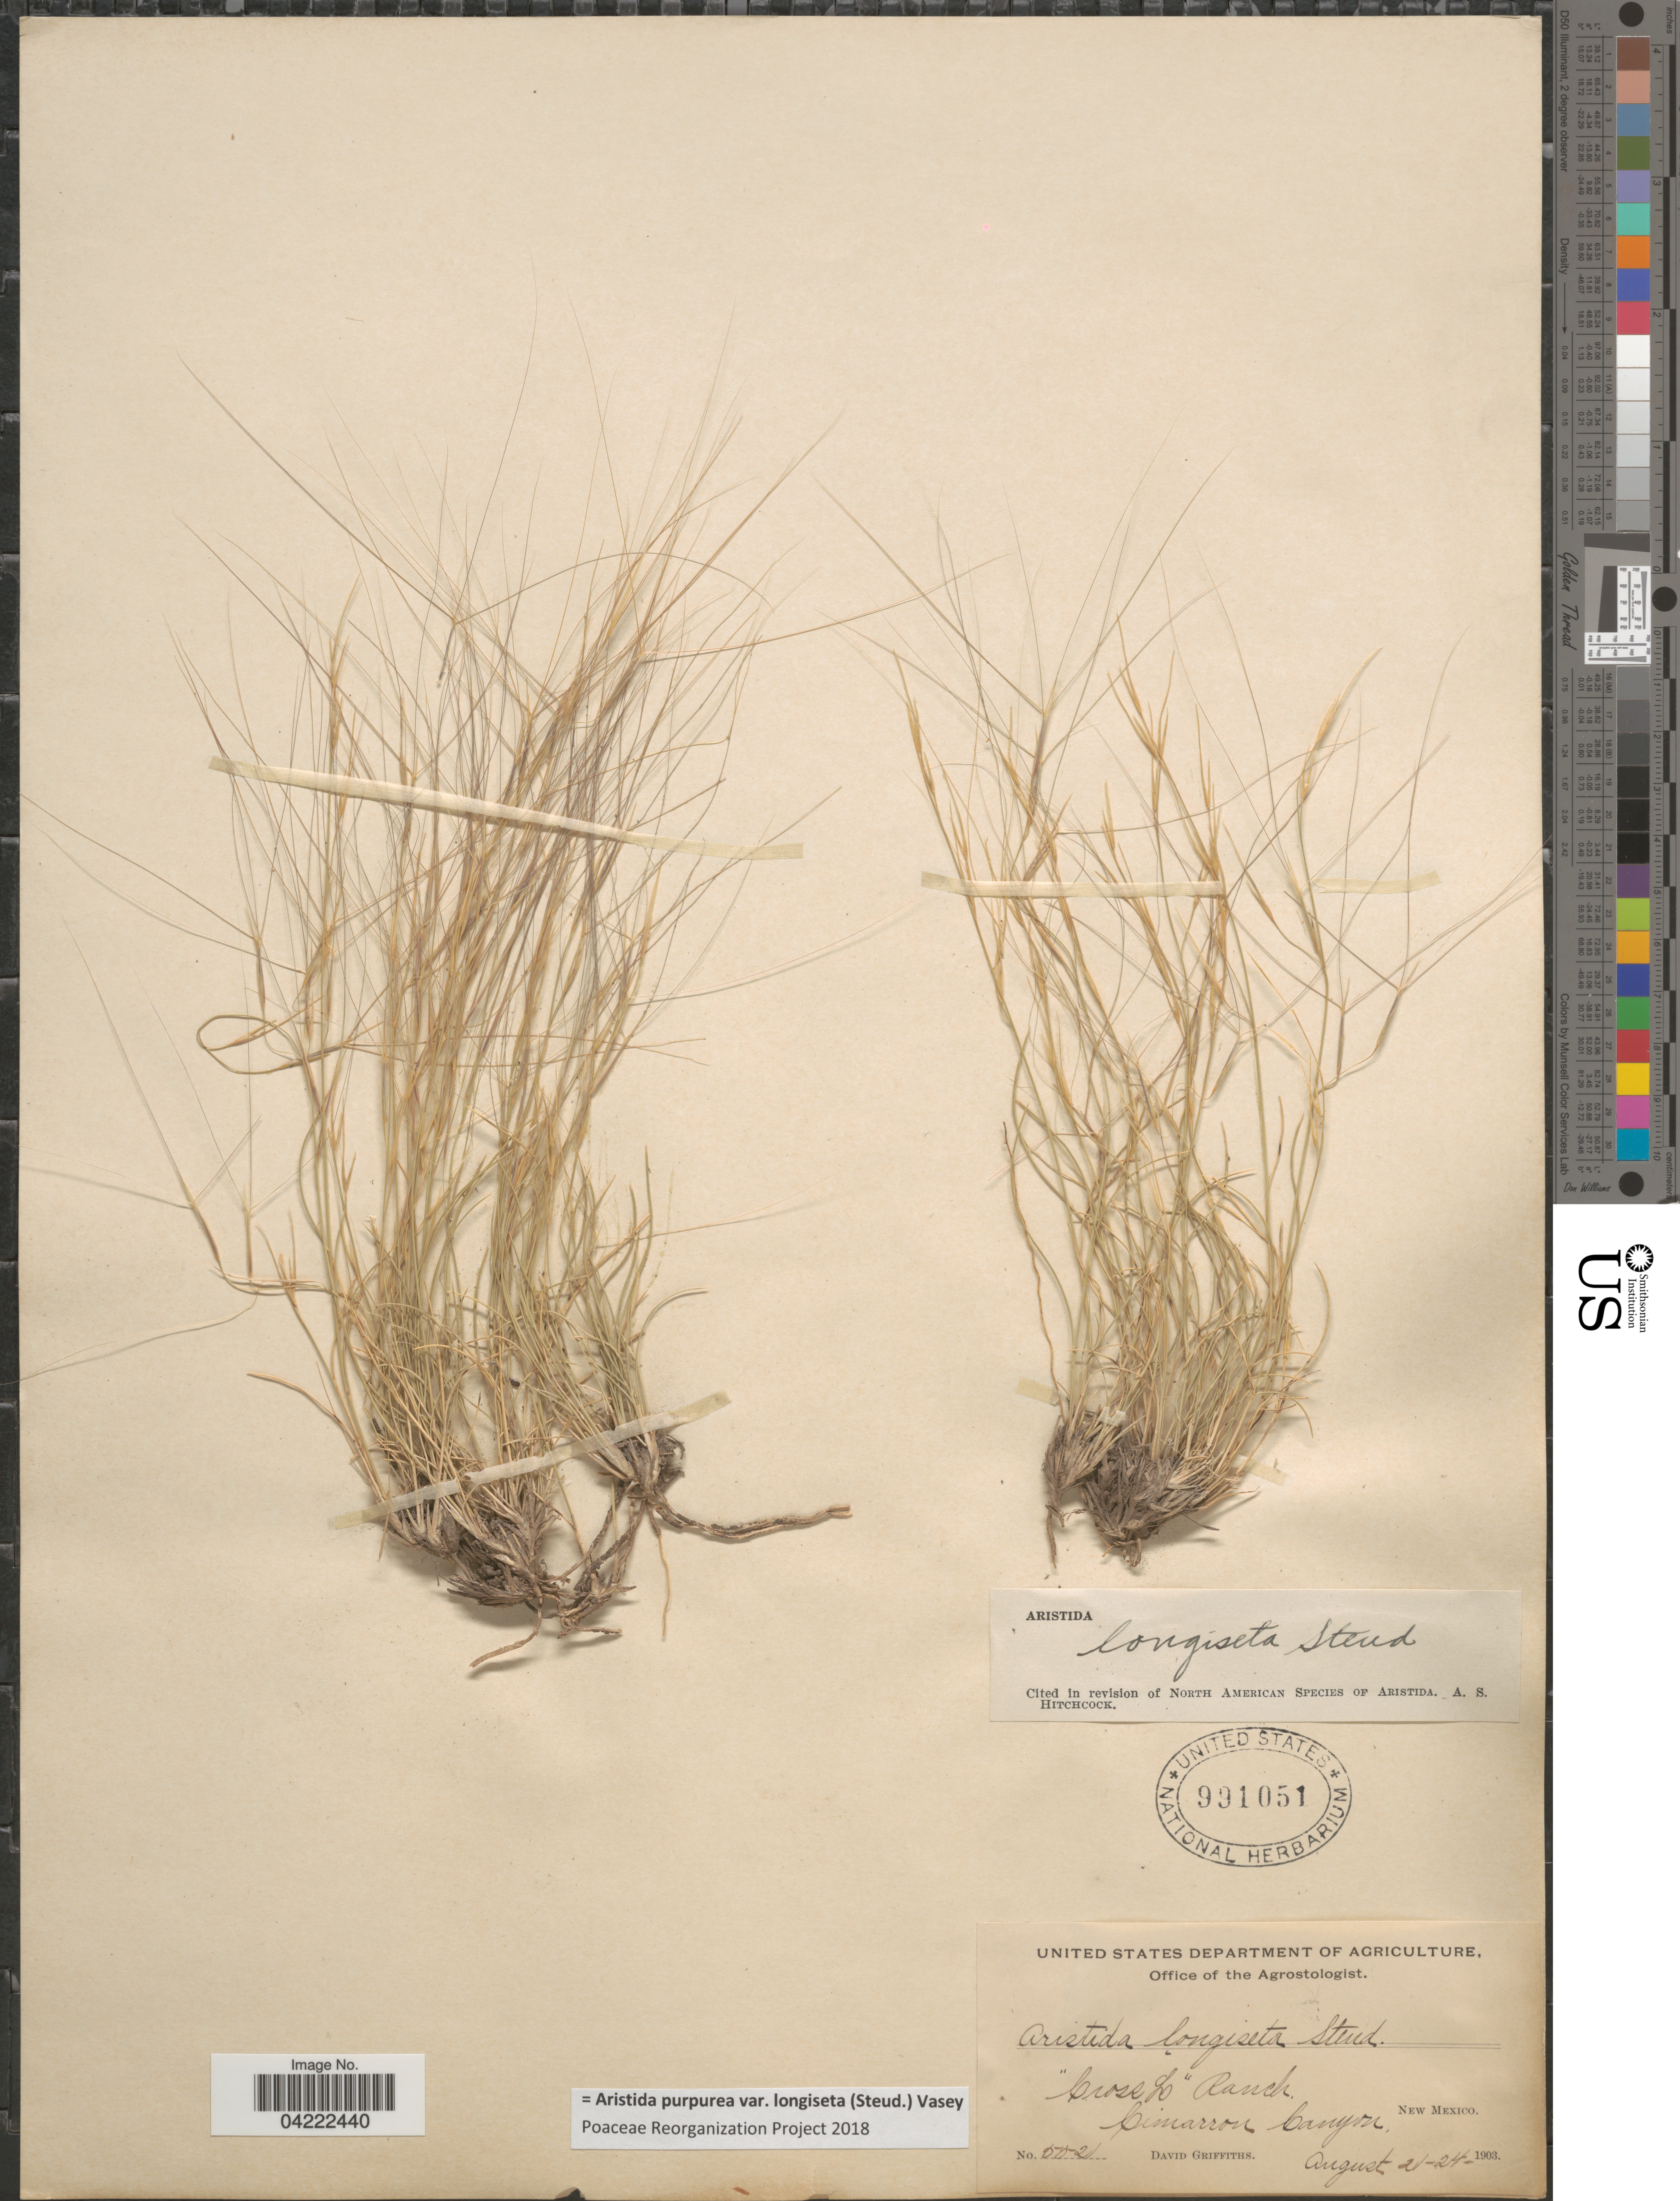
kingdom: Plantae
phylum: Tracheophyta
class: Liliopsida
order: Poales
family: Poaceae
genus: Aristida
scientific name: Aristida purpurea var. longiseta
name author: (Steud.) Vasey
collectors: D. Griffiths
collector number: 502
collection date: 1903-08-02/1903-08-24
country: United States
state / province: New Mexico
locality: Cross L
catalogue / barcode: US 991051